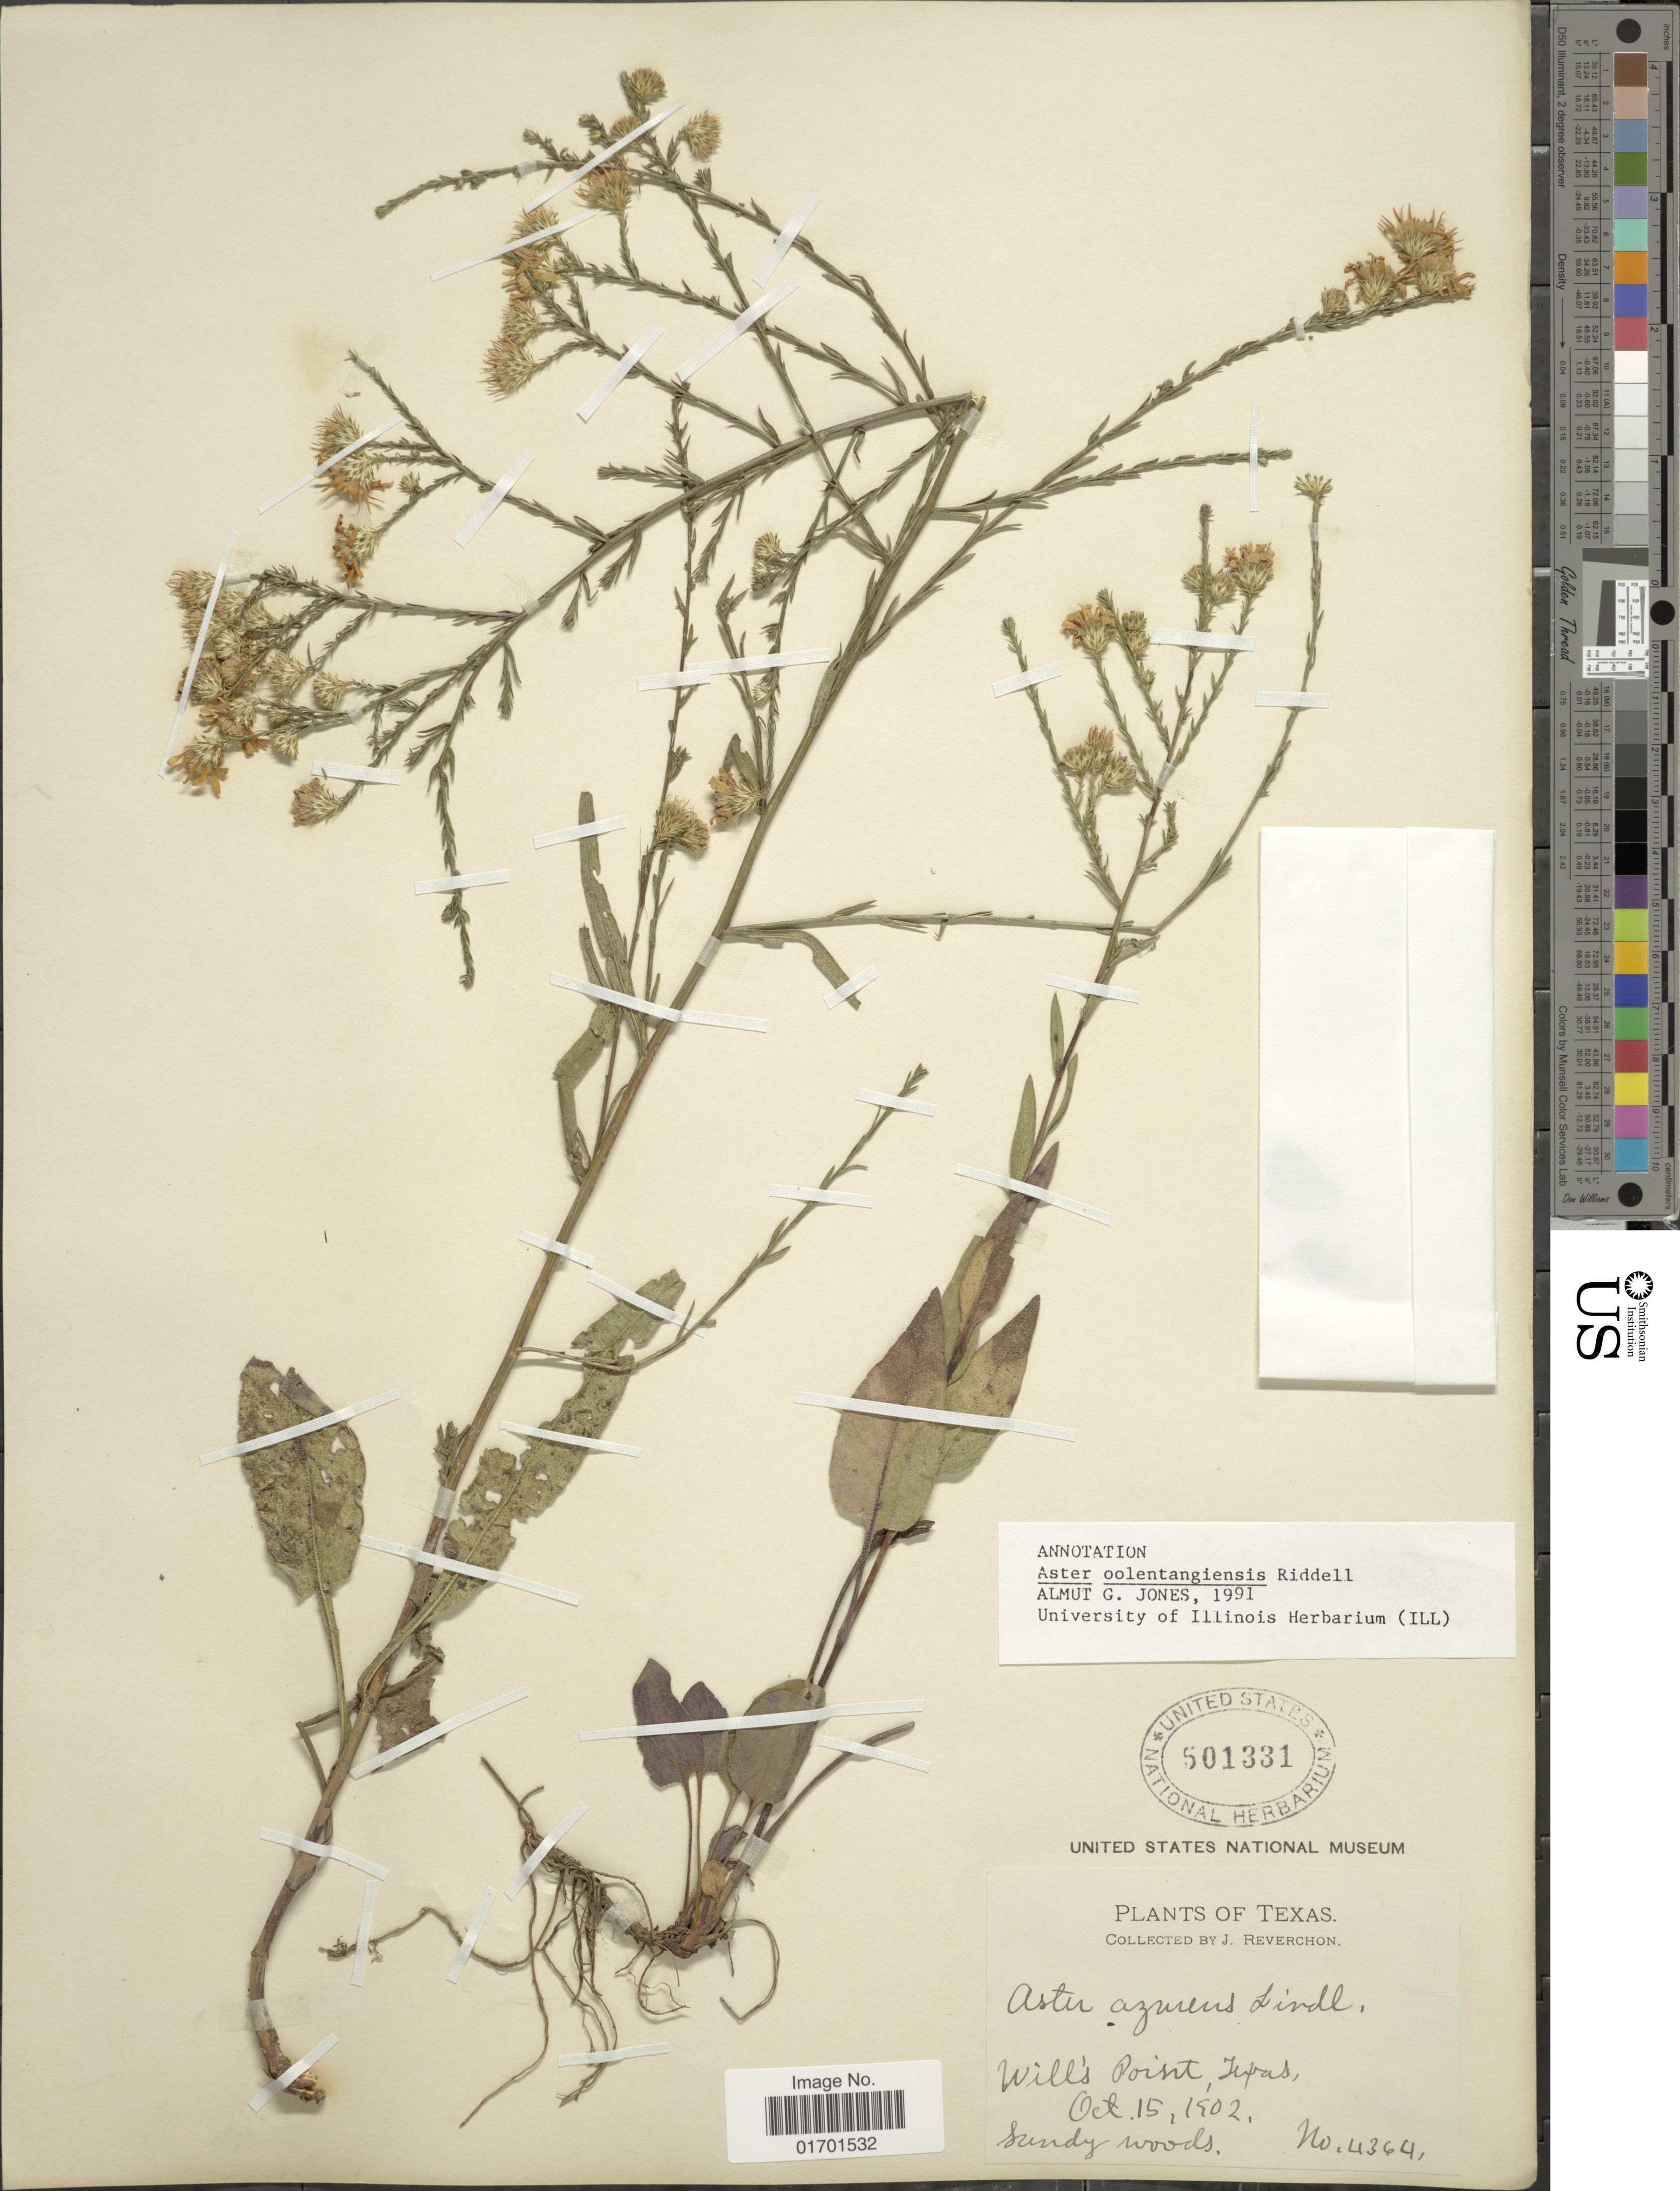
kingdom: Plantae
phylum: Tracheophyta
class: Magnoliopsida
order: Asterales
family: Asteraceae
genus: Symphyotrichum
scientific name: Symphyotrichum oolentangiense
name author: (Riddell) G.L. Nesom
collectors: J. Reverchon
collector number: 4364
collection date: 1902-10-15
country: United States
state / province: Texas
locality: Will's Point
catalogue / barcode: US 501331